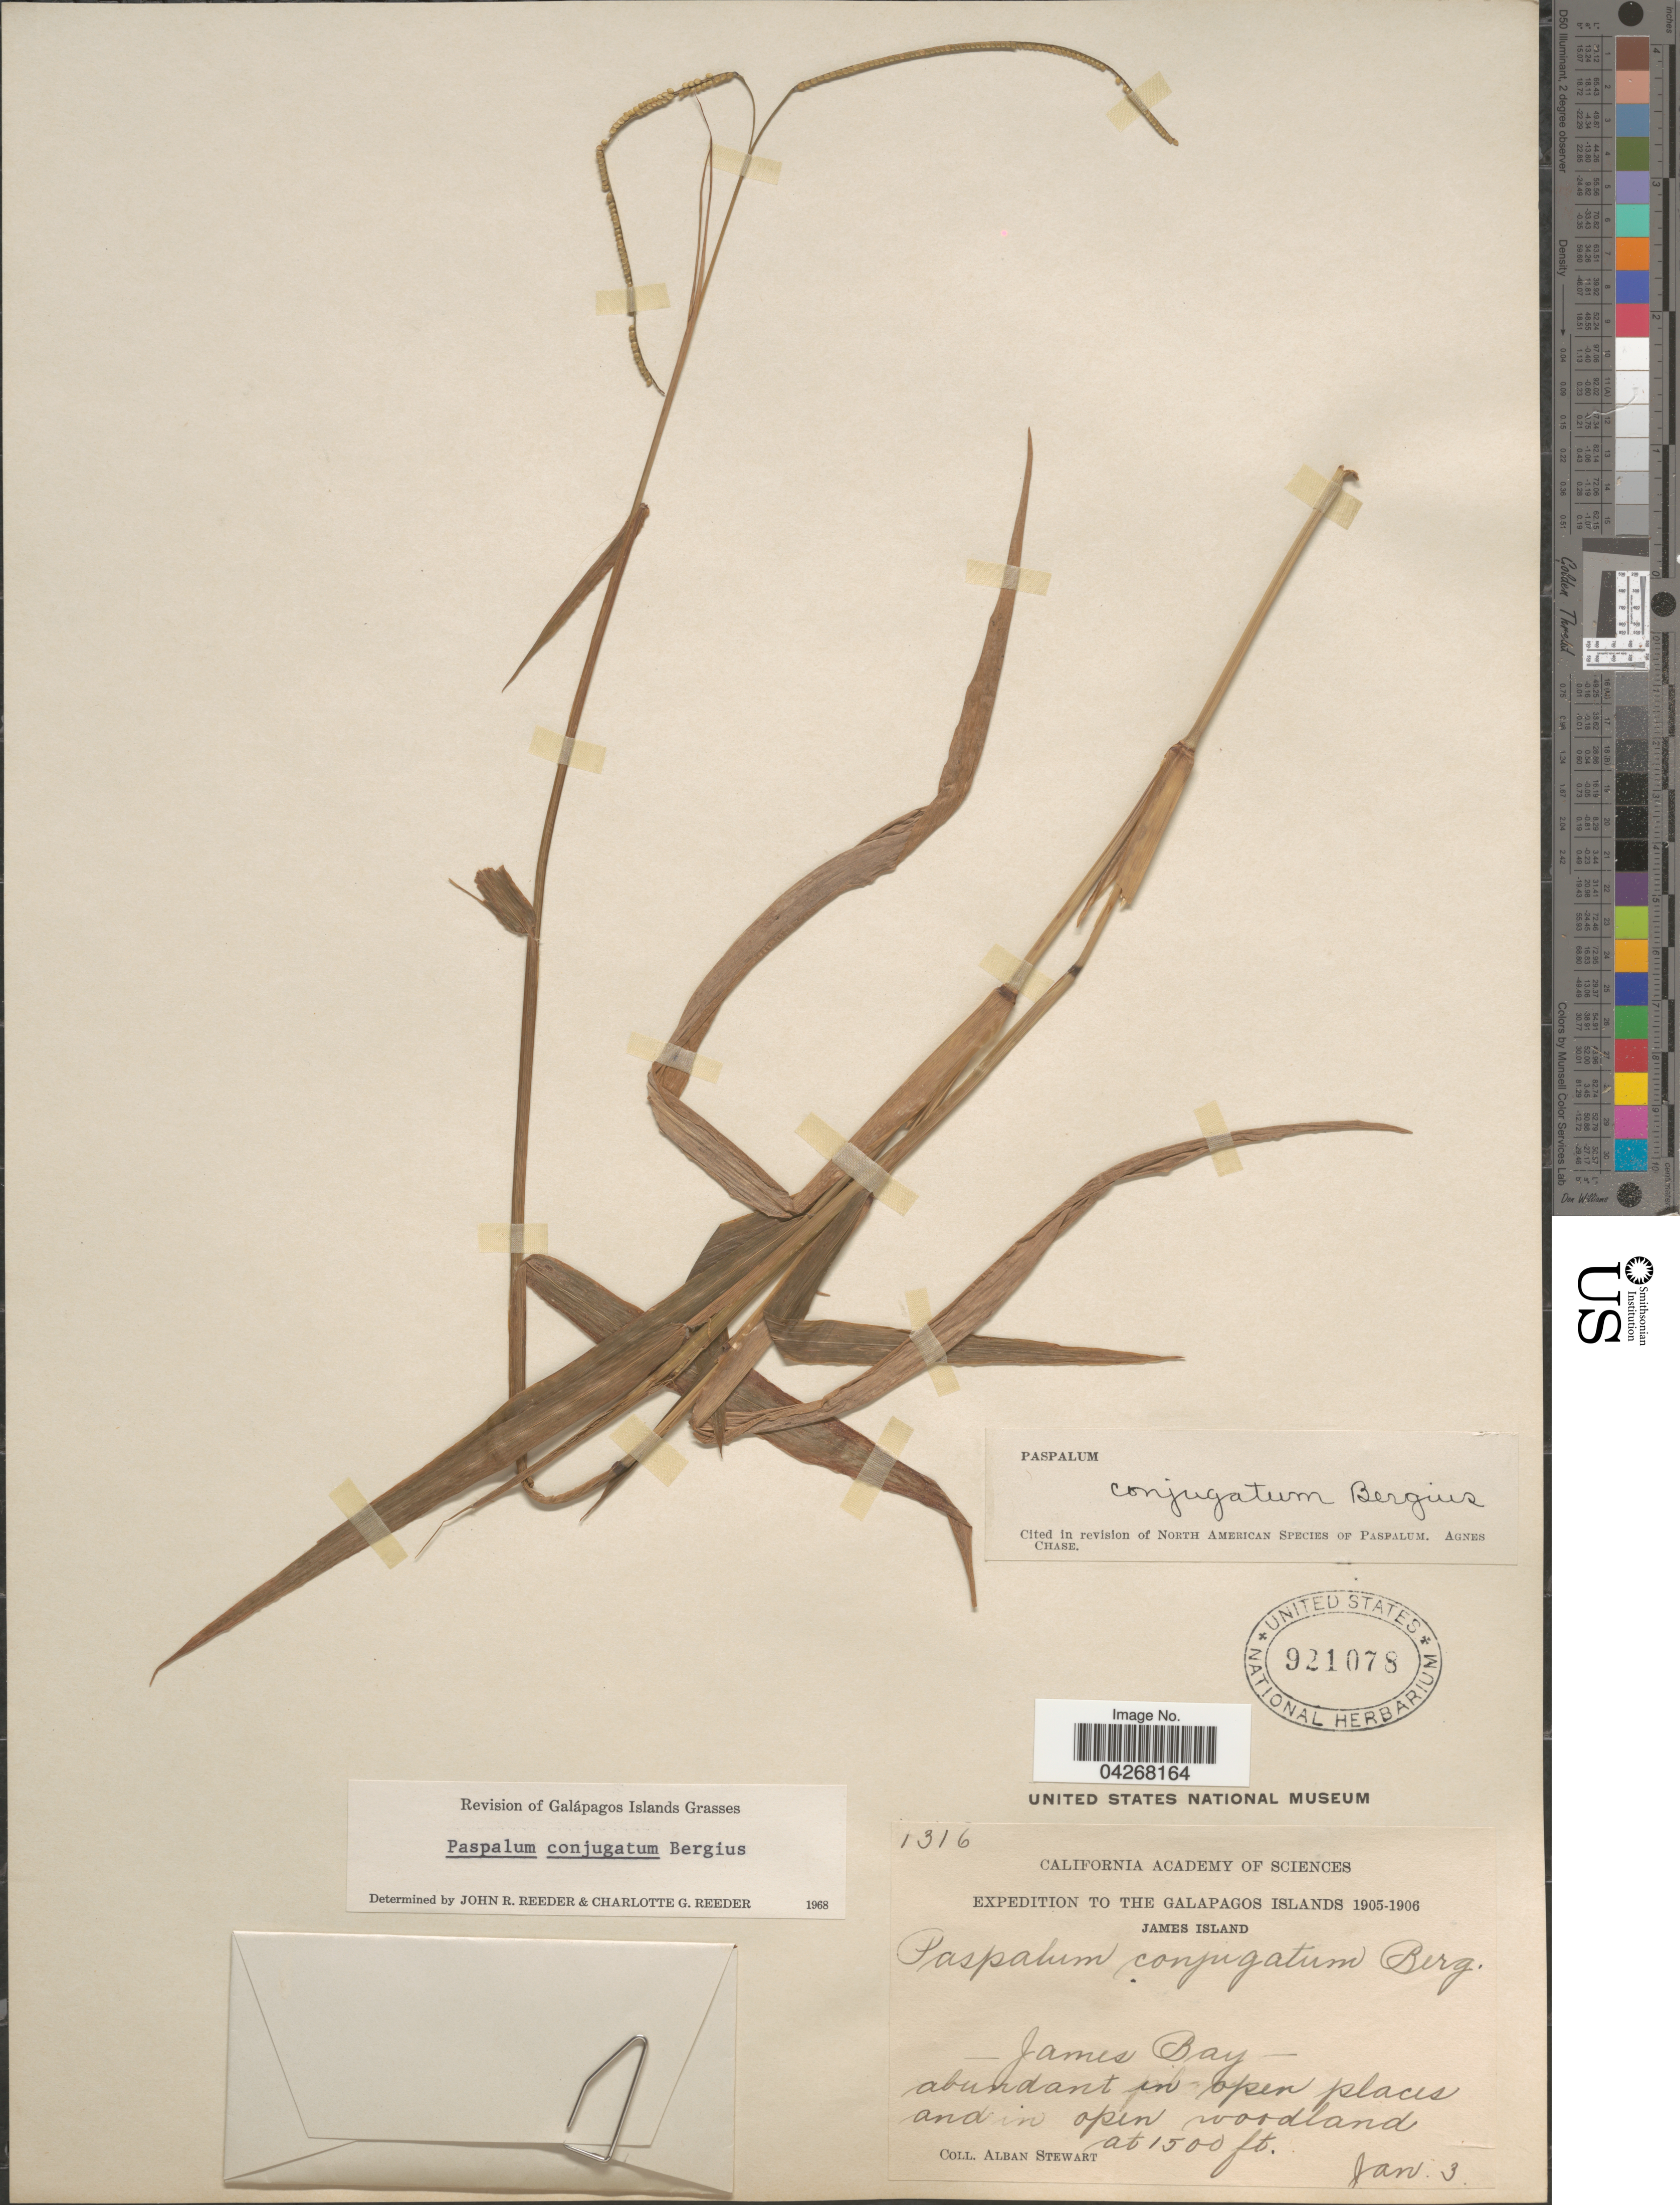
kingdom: Plantae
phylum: Tracheophyta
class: Liliopsida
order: Poales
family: Poaceae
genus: Paspalum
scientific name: Paspalum conjugatum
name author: P.J. Bergius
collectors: A. Stewart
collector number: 1316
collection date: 1905-01-03/1906-01-01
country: Ecuador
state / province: Colón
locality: Expedition of the Galapagos Islands 1905-1906. James Island. James Bay.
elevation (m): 457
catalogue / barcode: US 921078